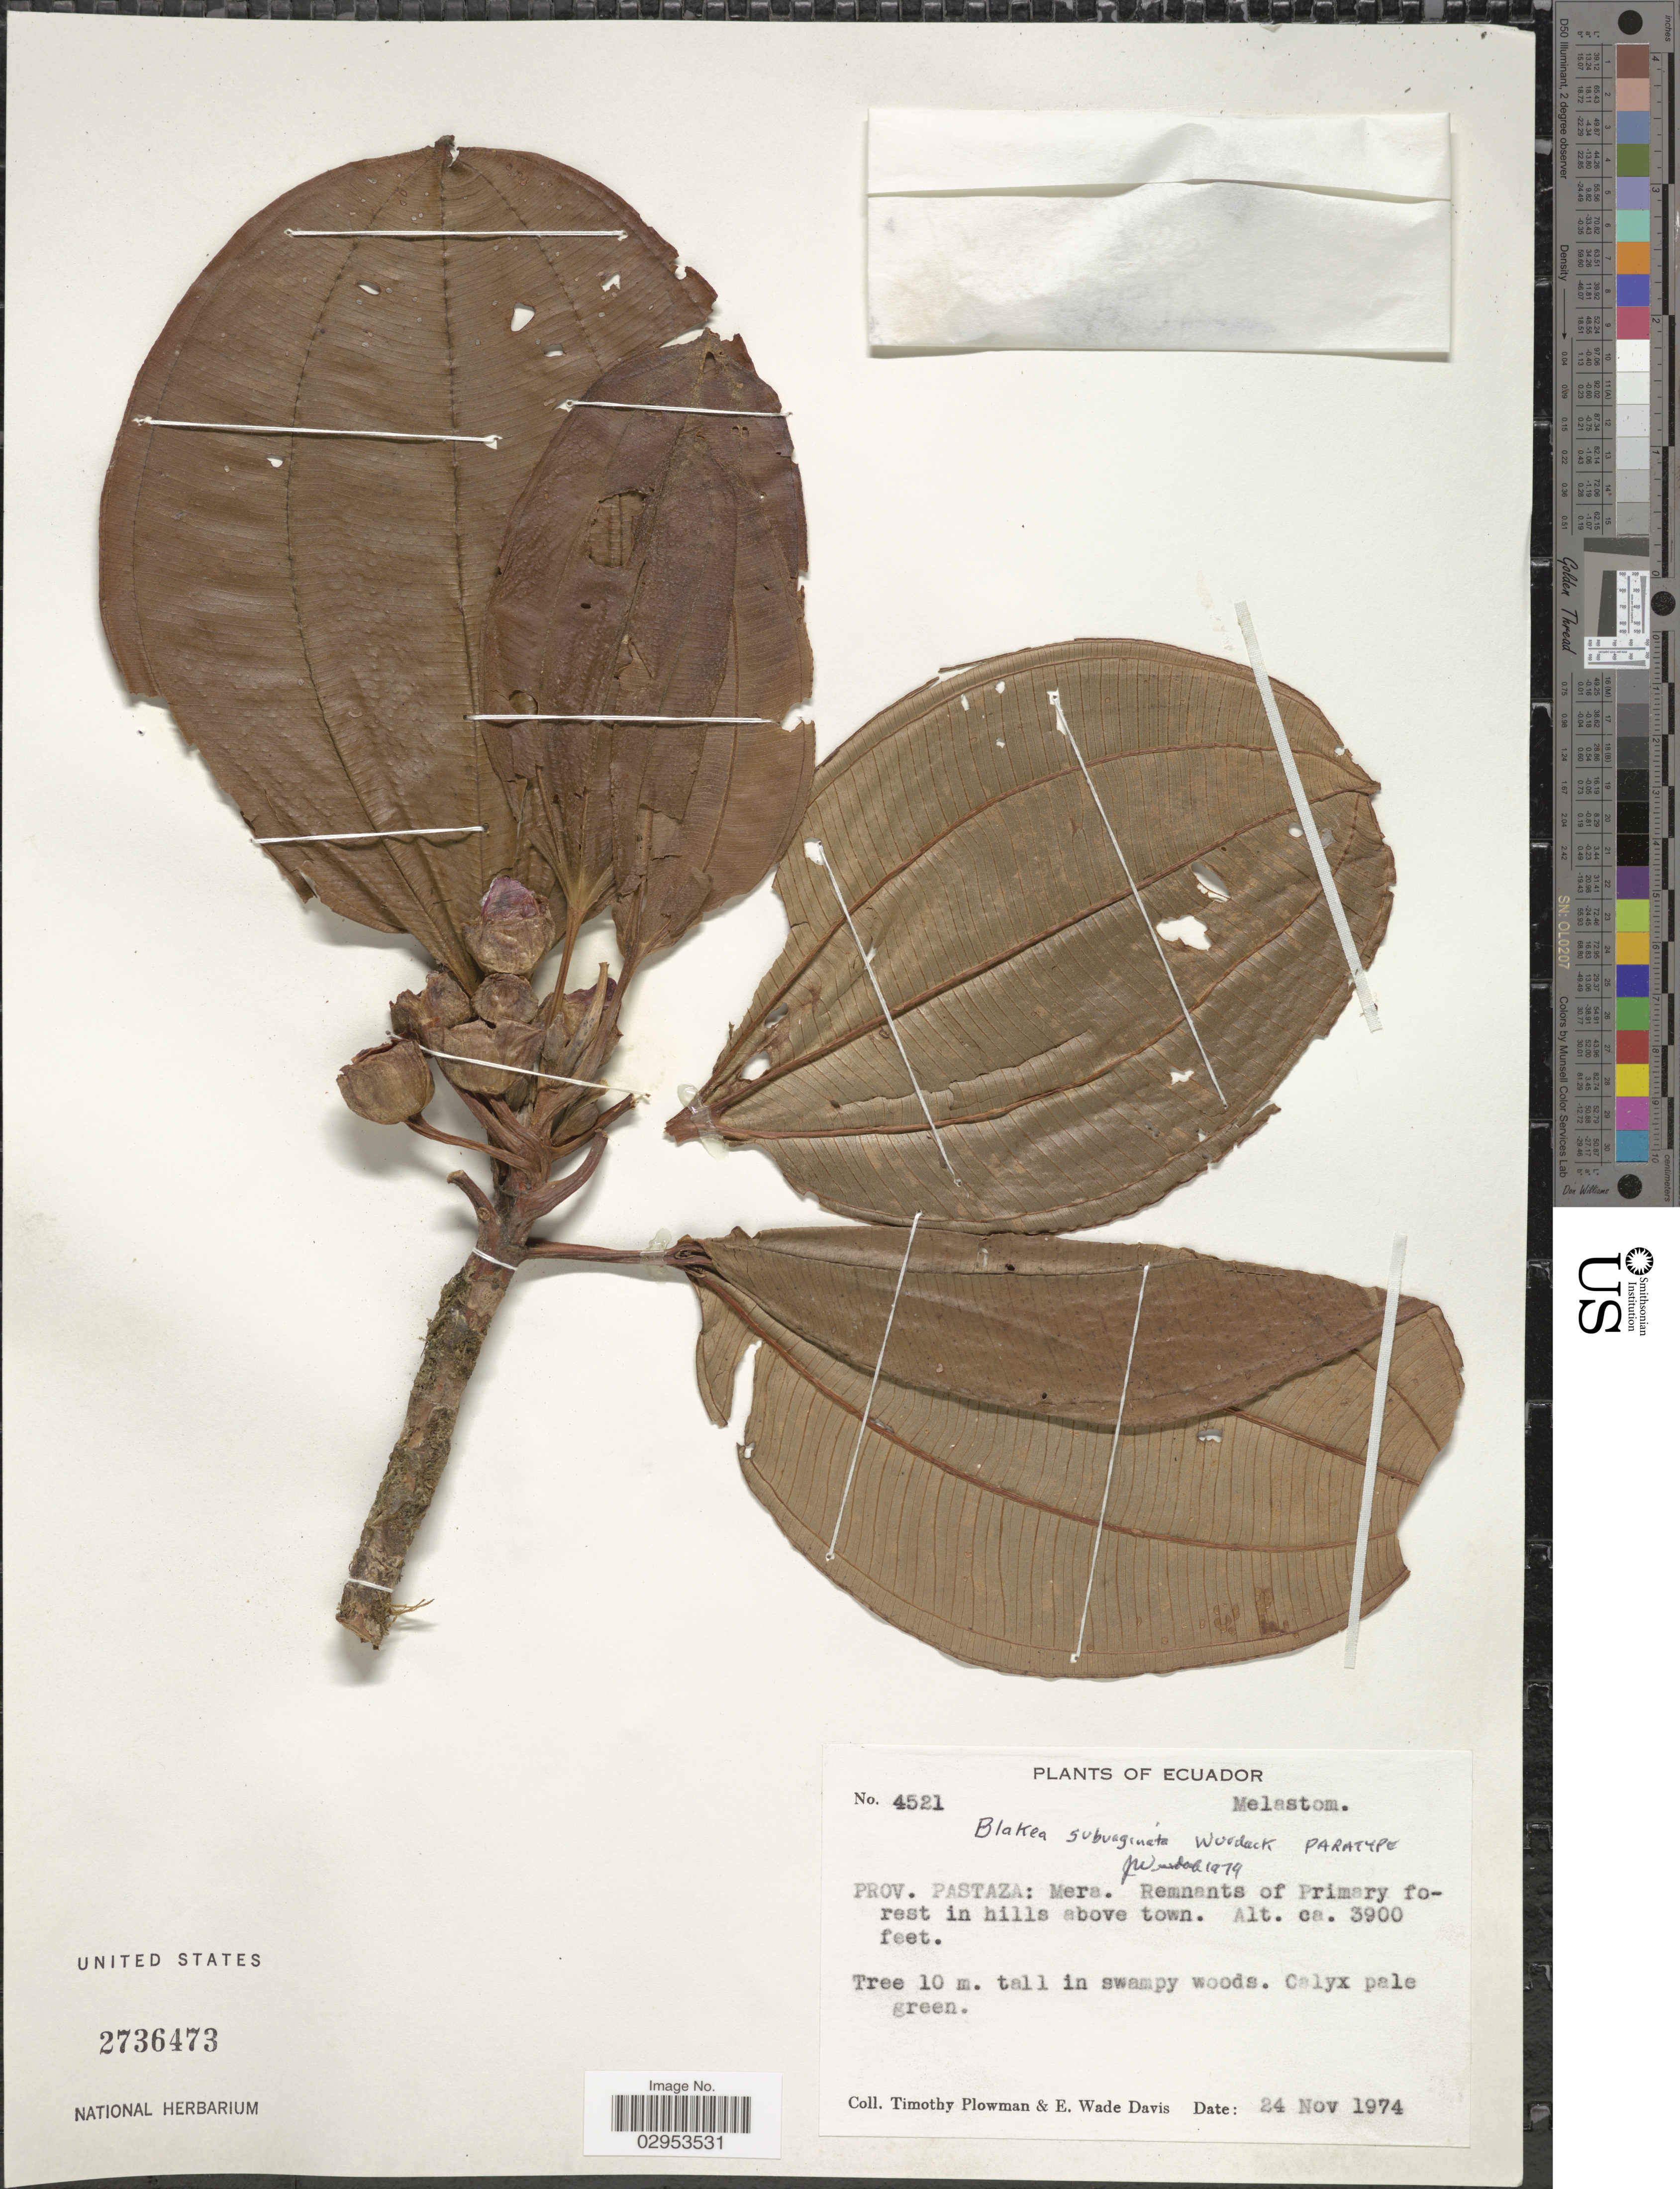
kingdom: Plantae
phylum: Tracheophyta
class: Magnoliopsida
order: Myrtales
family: Melastomataceae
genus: Blakea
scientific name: Blakea subvaginata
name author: Wurdack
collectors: T. Plowman & E. W. Davis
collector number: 4521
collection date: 1974-11-24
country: Ecuador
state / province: Pastaza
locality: Mera. Remnants of Primary forest in hills above town.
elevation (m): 1189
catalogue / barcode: US 2736473